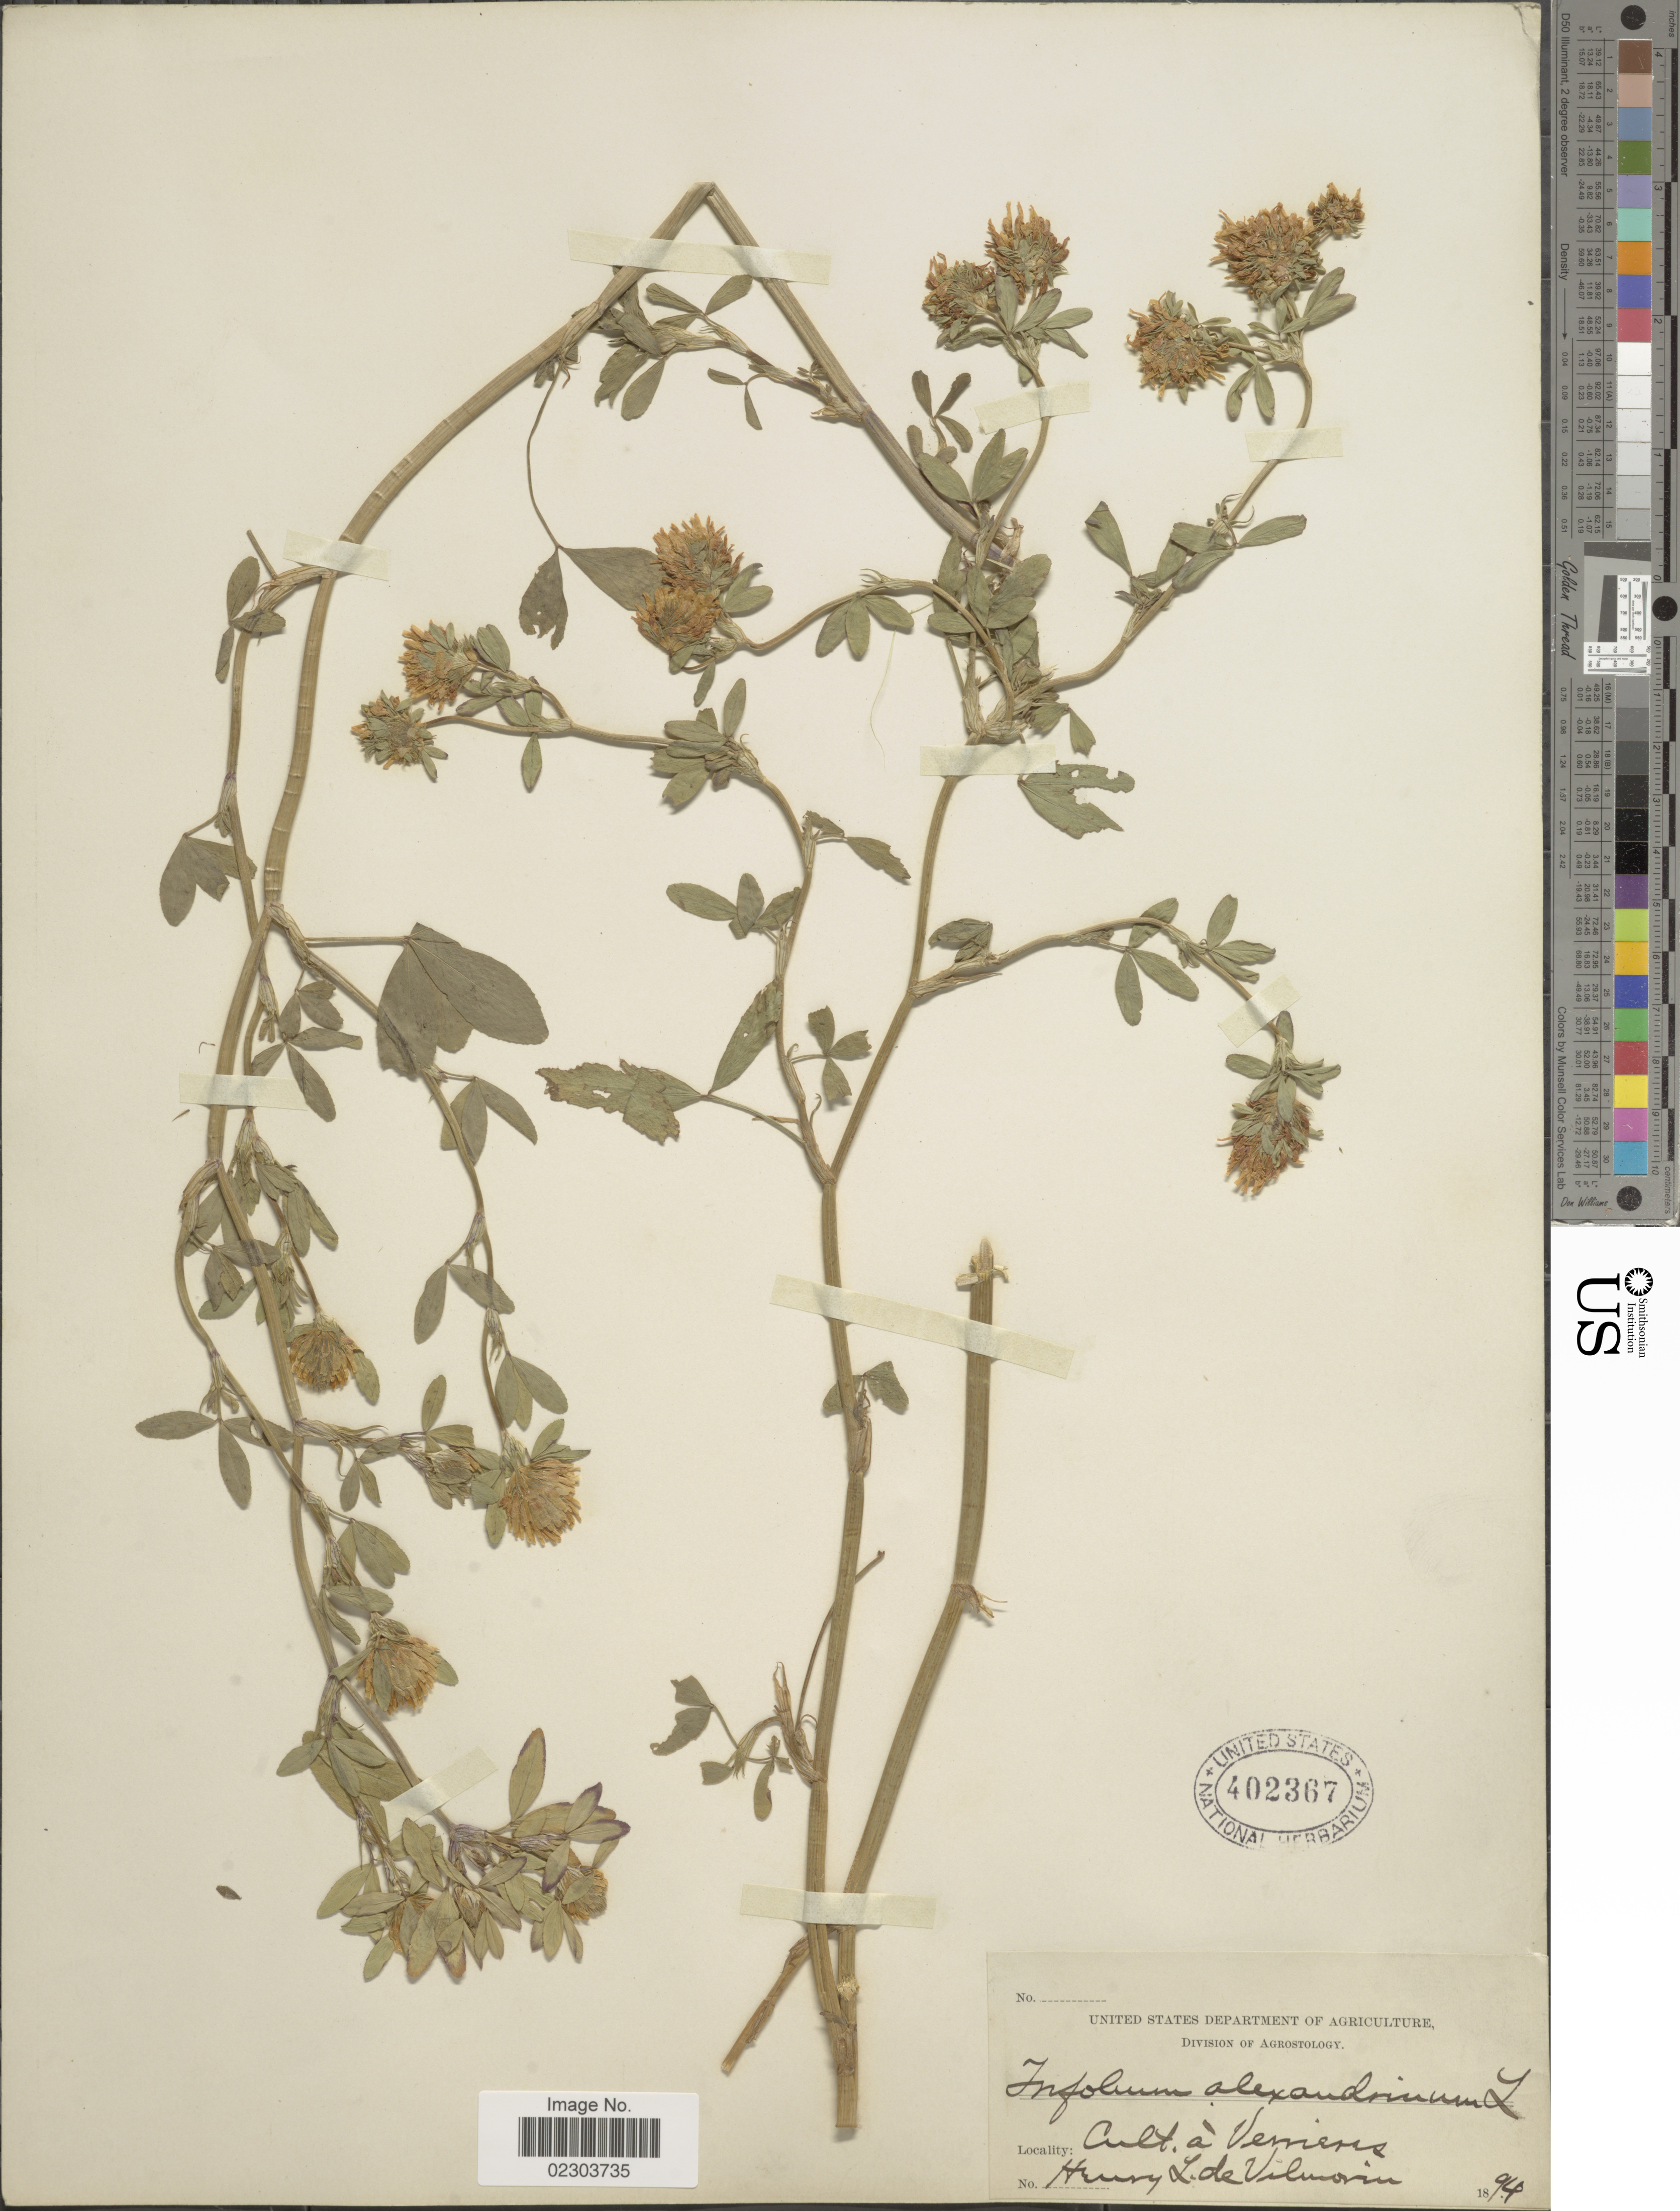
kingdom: Plantae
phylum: Tracheophyta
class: Magnoliopsida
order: Fabales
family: Fabaceae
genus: Trifolium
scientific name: Trifolium alexandrinum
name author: L.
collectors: H. Vilmorin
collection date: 1894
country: France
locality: Cult. á Verrienas [interpreted]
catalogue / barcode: US 402367